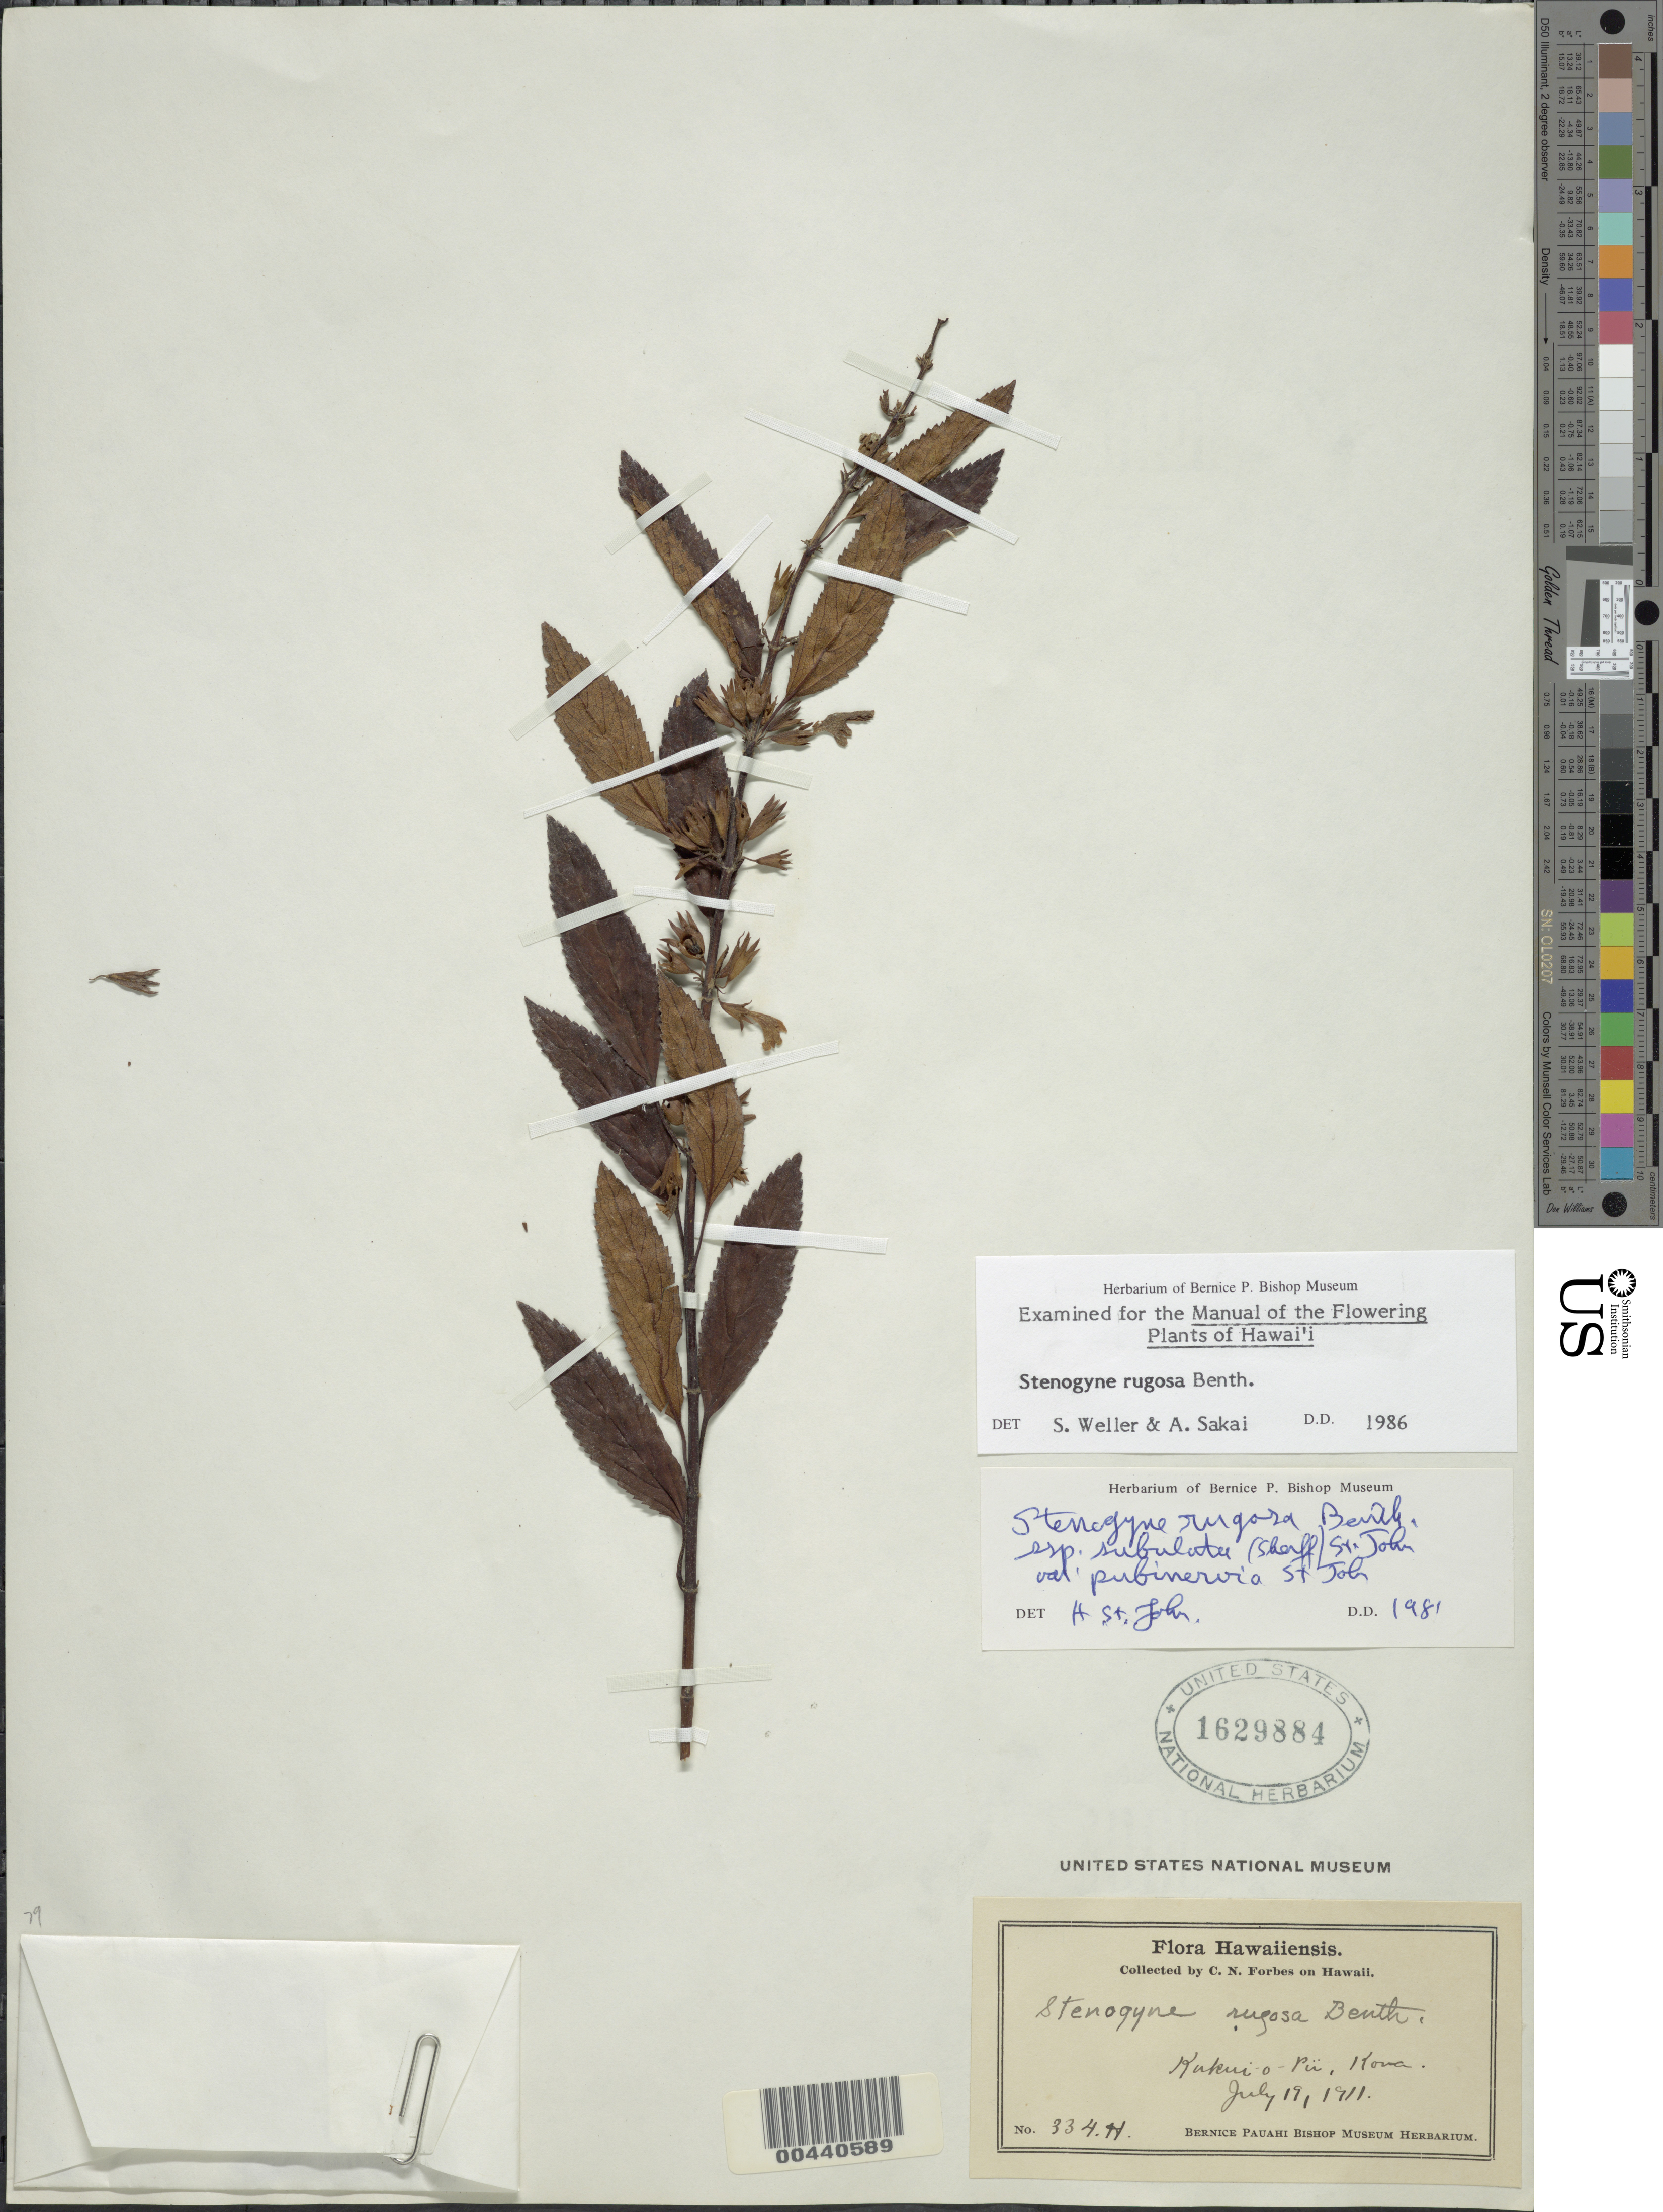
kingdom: Plantae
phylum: Tracheophyta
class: Magnoliopsida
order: Lamiales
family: Lamiaceae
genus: Stenogyne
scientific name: Stenogyne rugosa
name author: Benth.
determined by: Weller, Stephen G., (UNITED STATES)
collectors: C. N. Forbes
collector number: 334.H.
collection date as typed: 19 Jul 1911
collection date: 1911-07-19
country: United States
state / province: Hawaii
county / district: Hawaii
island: Hawaii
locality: Kukui-o-Pii, Kona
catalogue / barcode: US 1629884